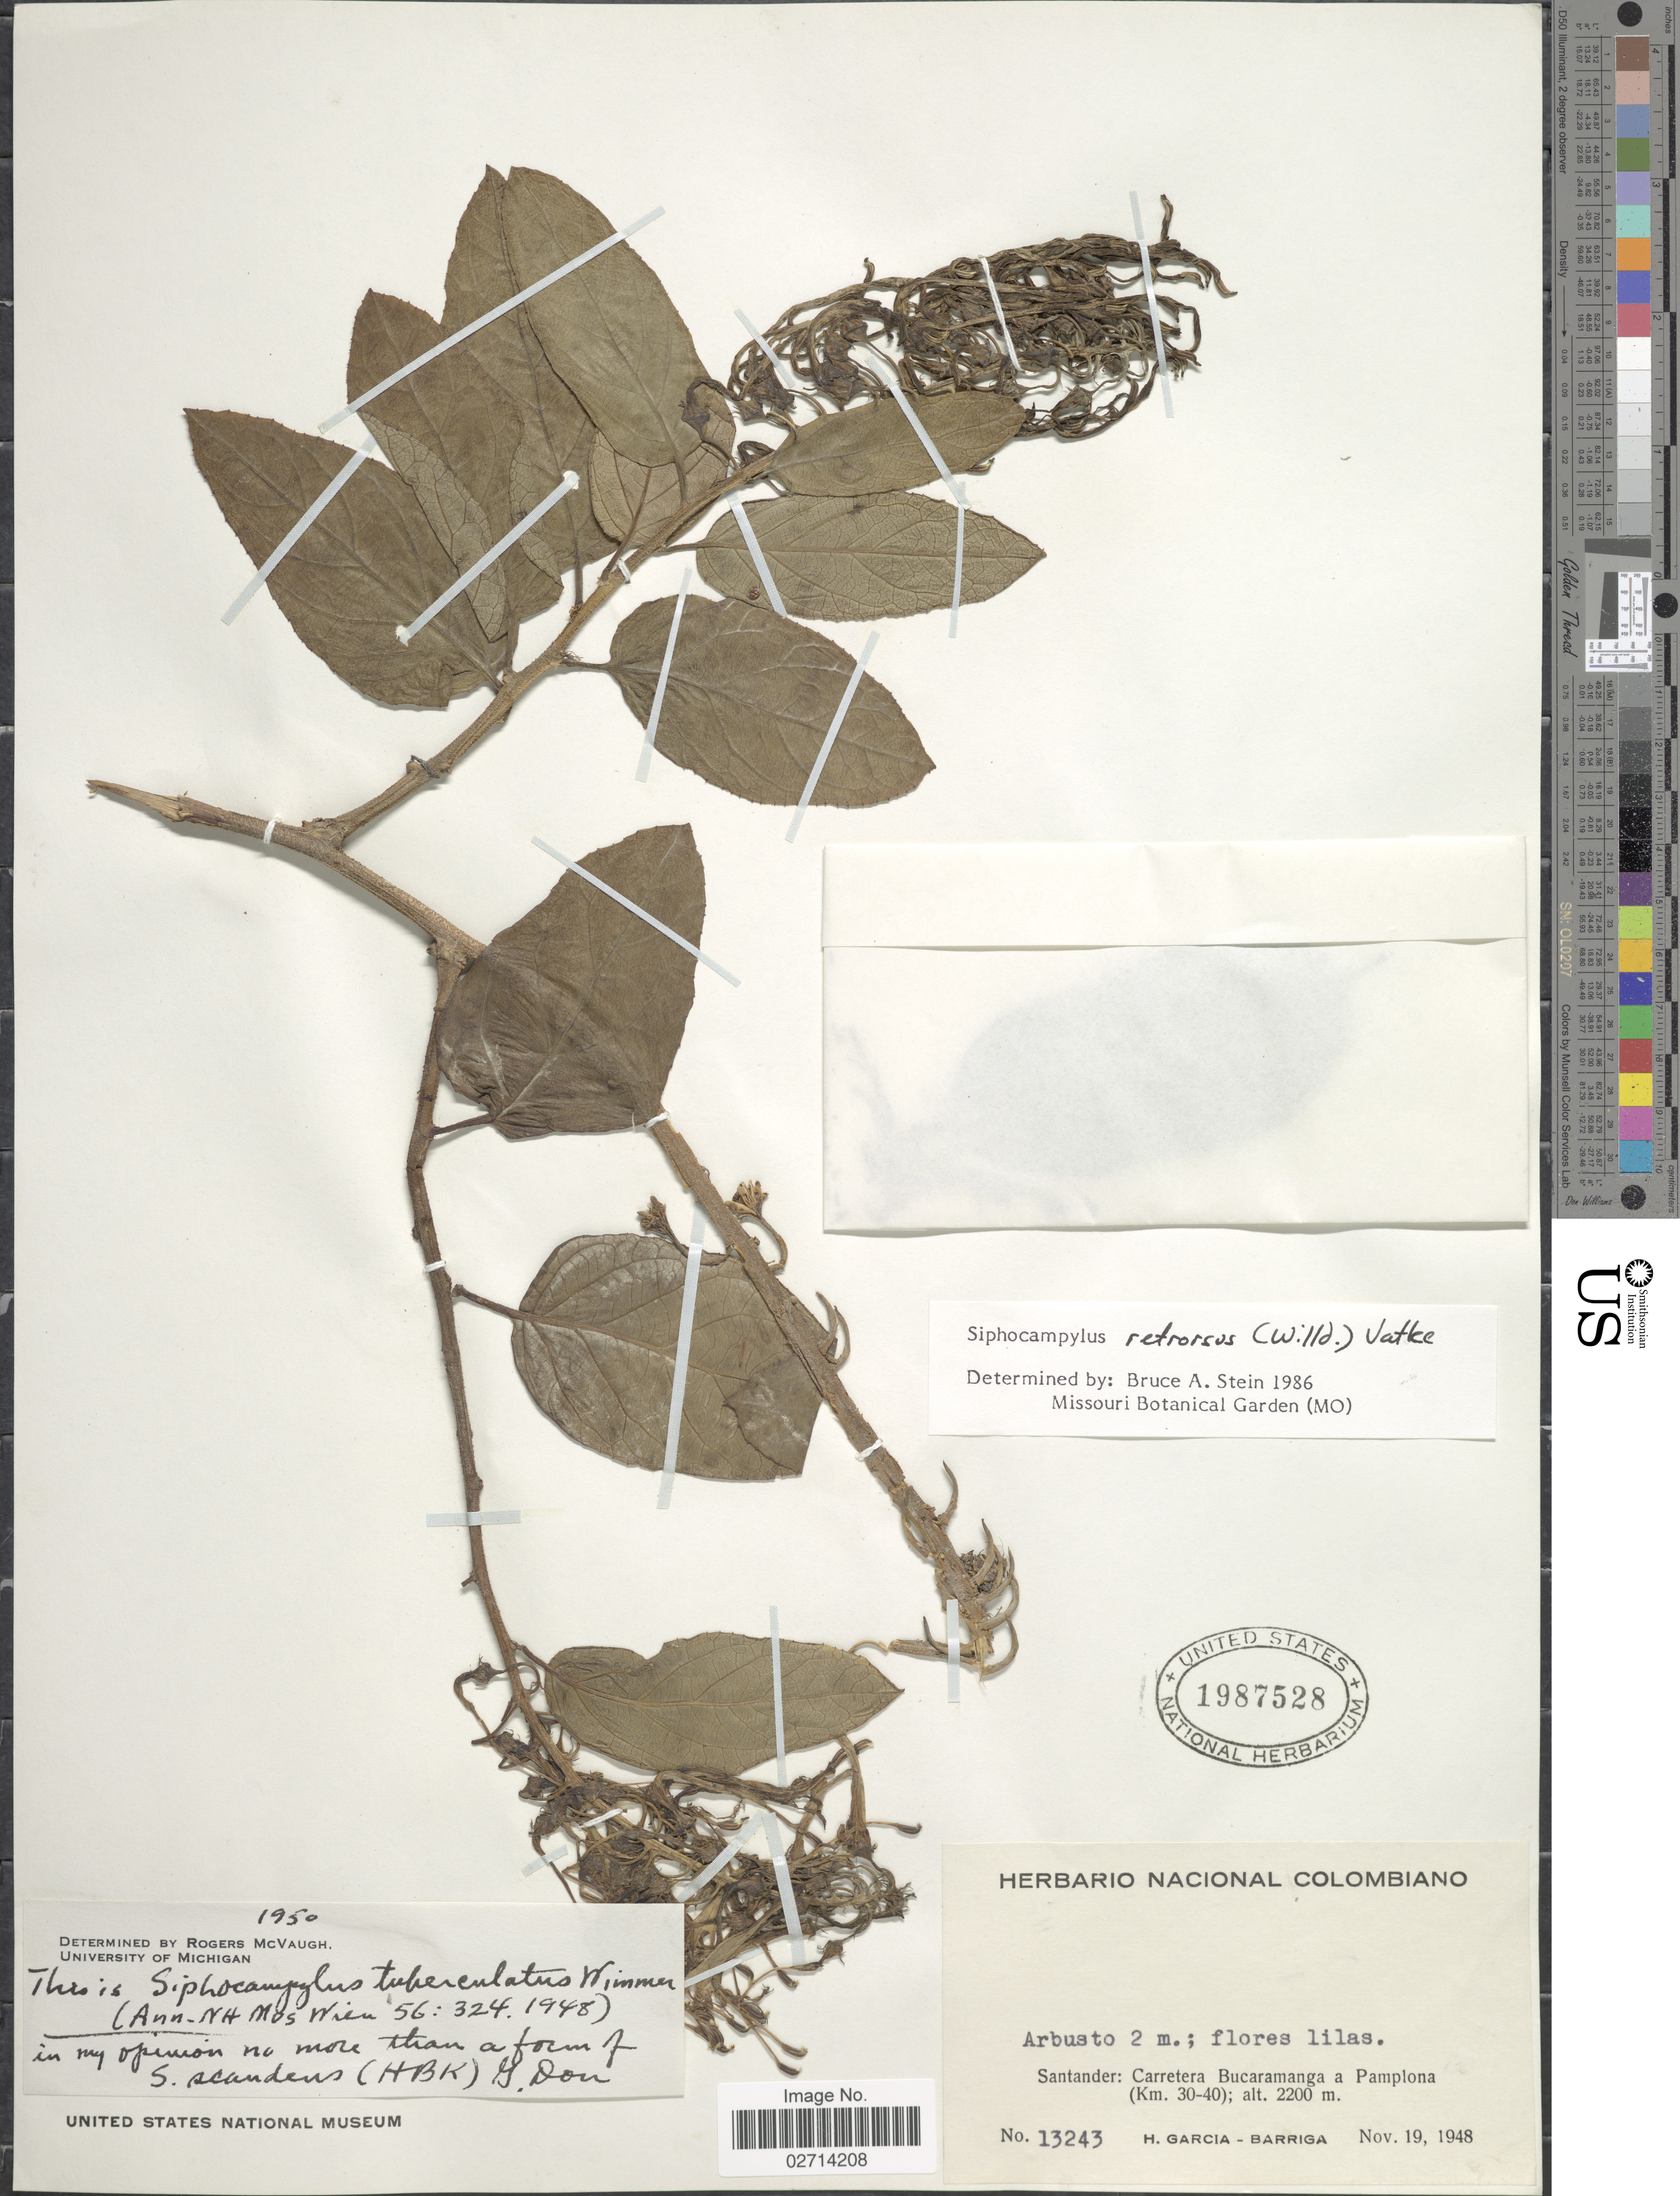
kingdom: Plantae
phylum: Tracheophyta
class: Magnoliopsida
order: Asterales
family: Campanulaceae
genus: Siphocampylus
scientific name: Siphocampylus retrorsus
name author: (Willd. ex Schult.) Vatke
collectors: H. García Barriga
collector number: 13243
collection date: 1948-11-19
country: Colombia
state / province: Santander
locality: Carretera Bucaramanga a Pamplona (Km. 30-40).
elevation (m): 2200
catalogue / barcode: US 1987528